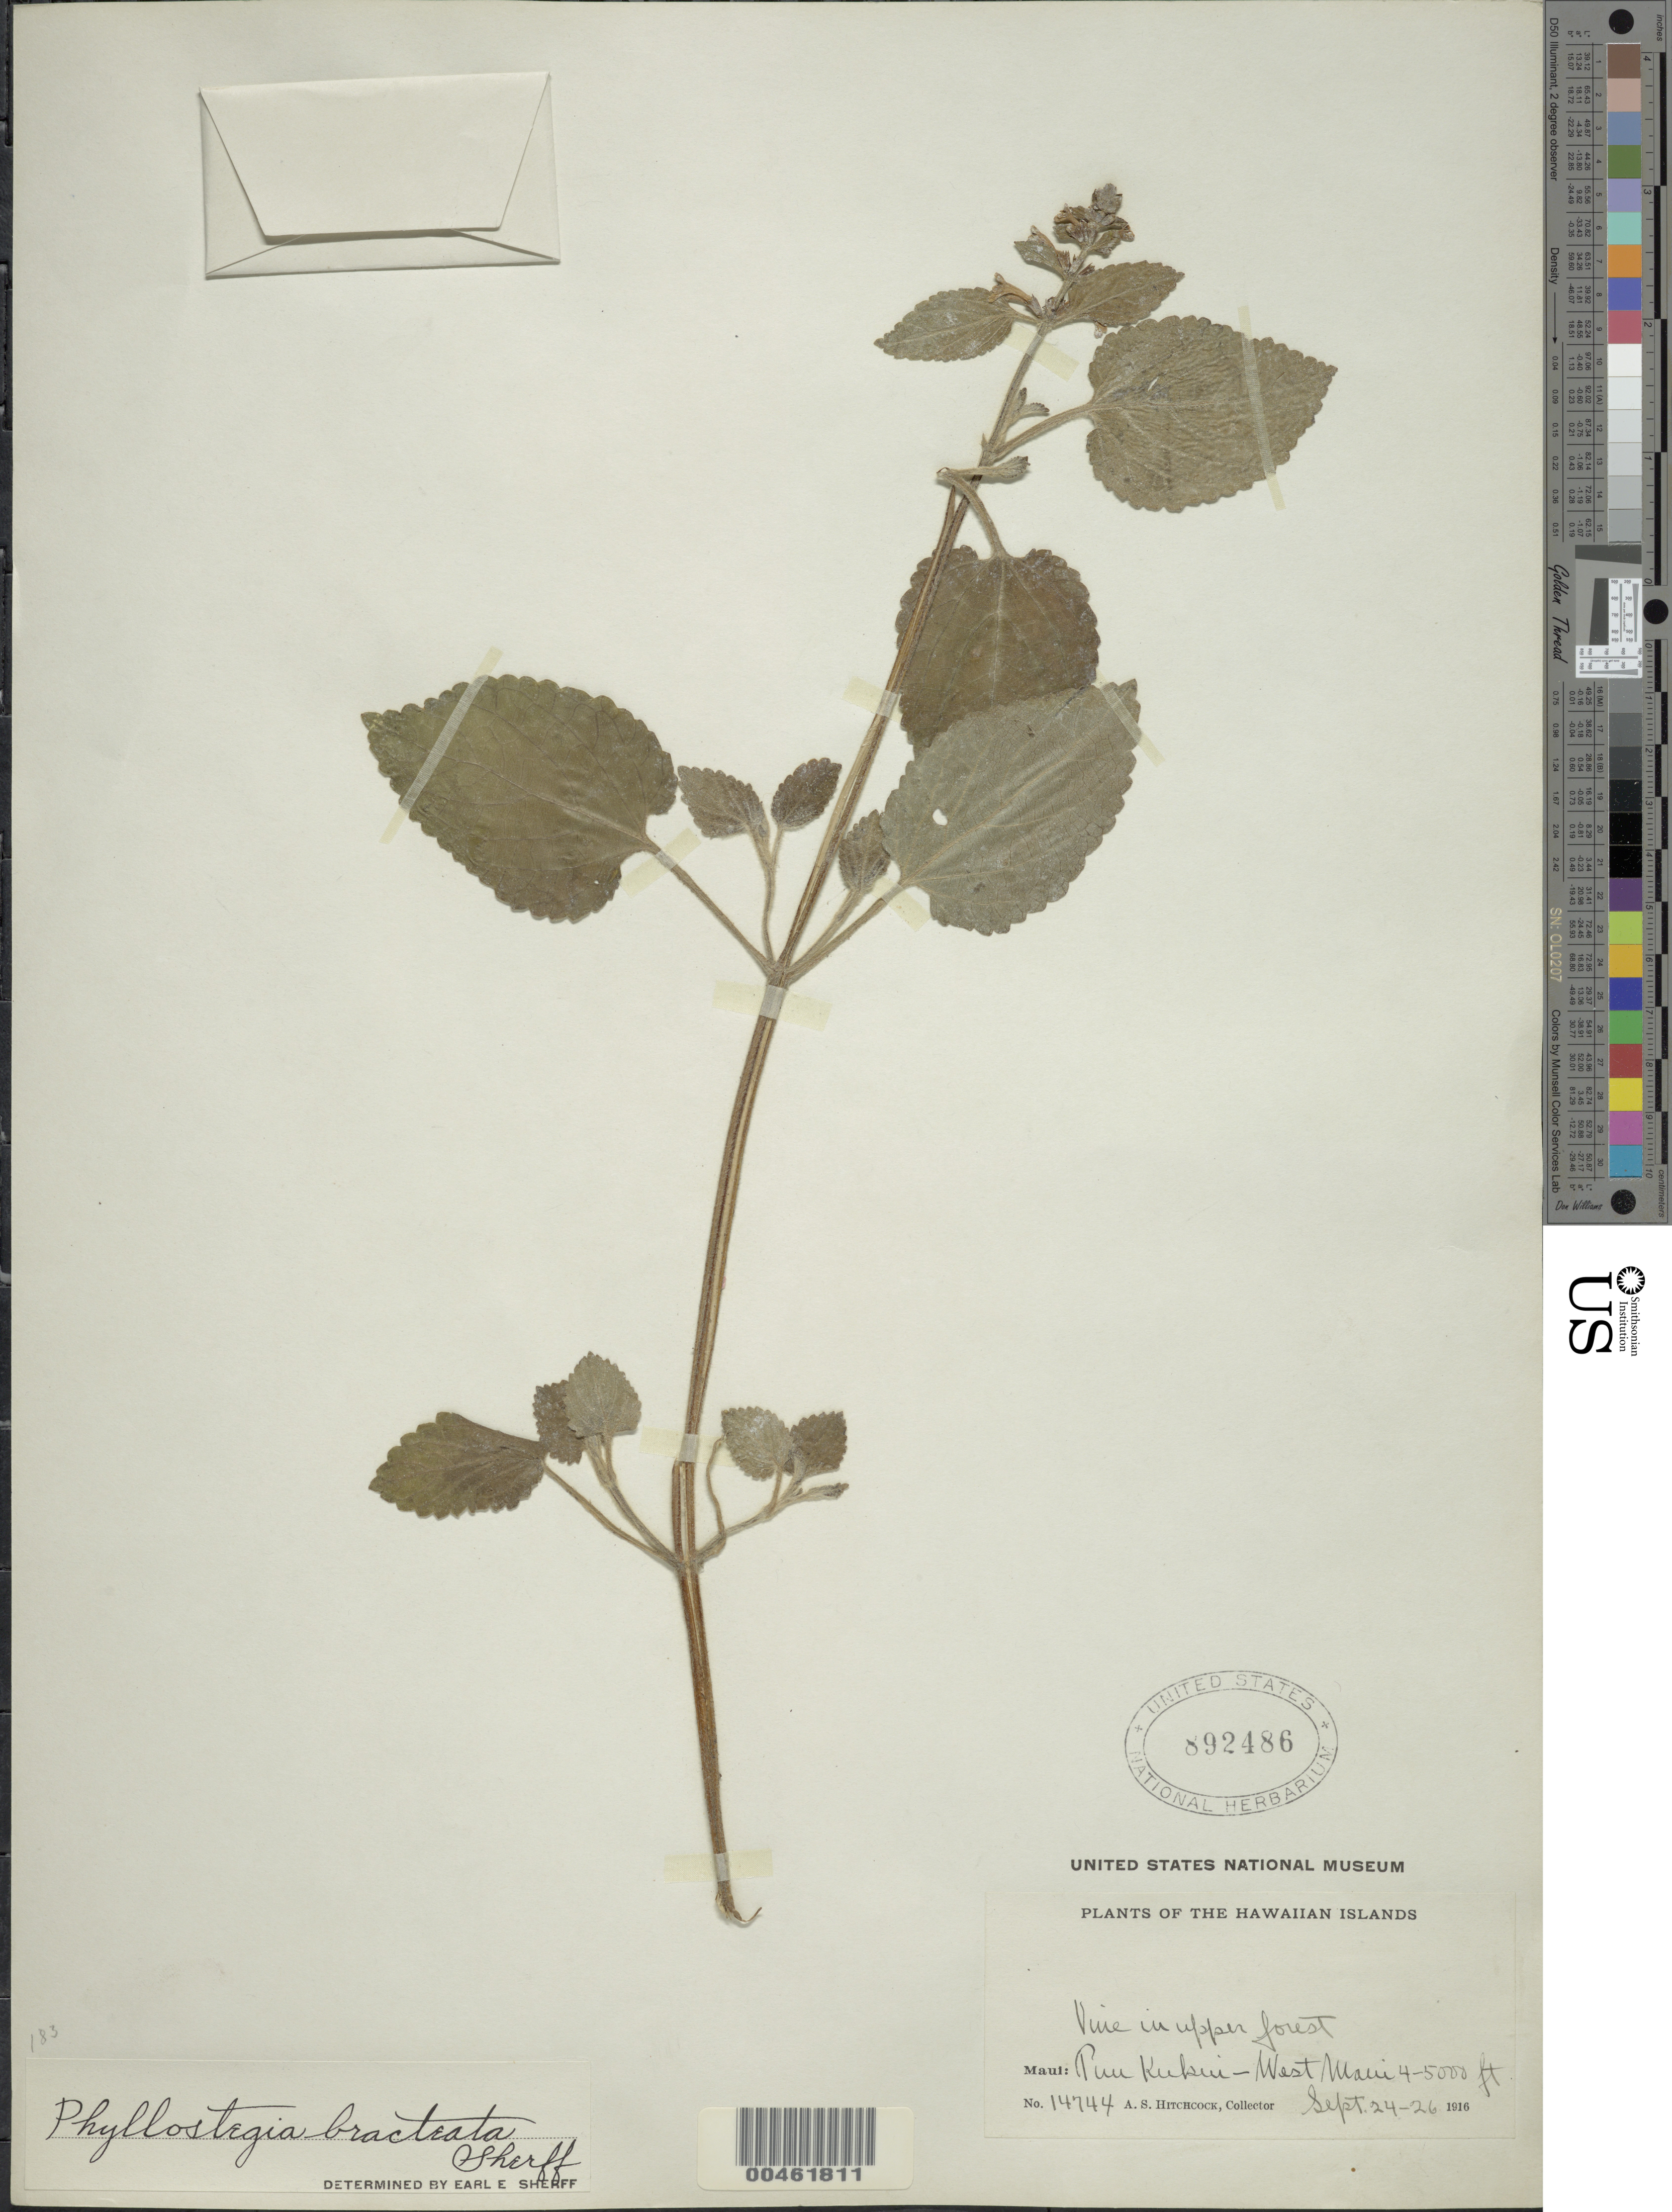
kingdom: Plantae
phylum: Tracheophyta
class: Magnoliopsida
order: Lamiales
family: Lamiaceae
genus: Phyllostegia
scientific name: Phyllostegia bracteata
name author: Sherff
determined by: Sherff, E. E.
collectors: A. S. Hitchcock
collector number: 14744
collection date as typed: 24 Sep 1916 to 26 Sep 1916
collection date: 1916-09-24/1916-09-26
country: United States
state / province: Hawaii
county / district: Maui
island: Maui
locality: Puu Kukui, W Maui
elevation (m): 1219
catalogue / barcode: US 892486